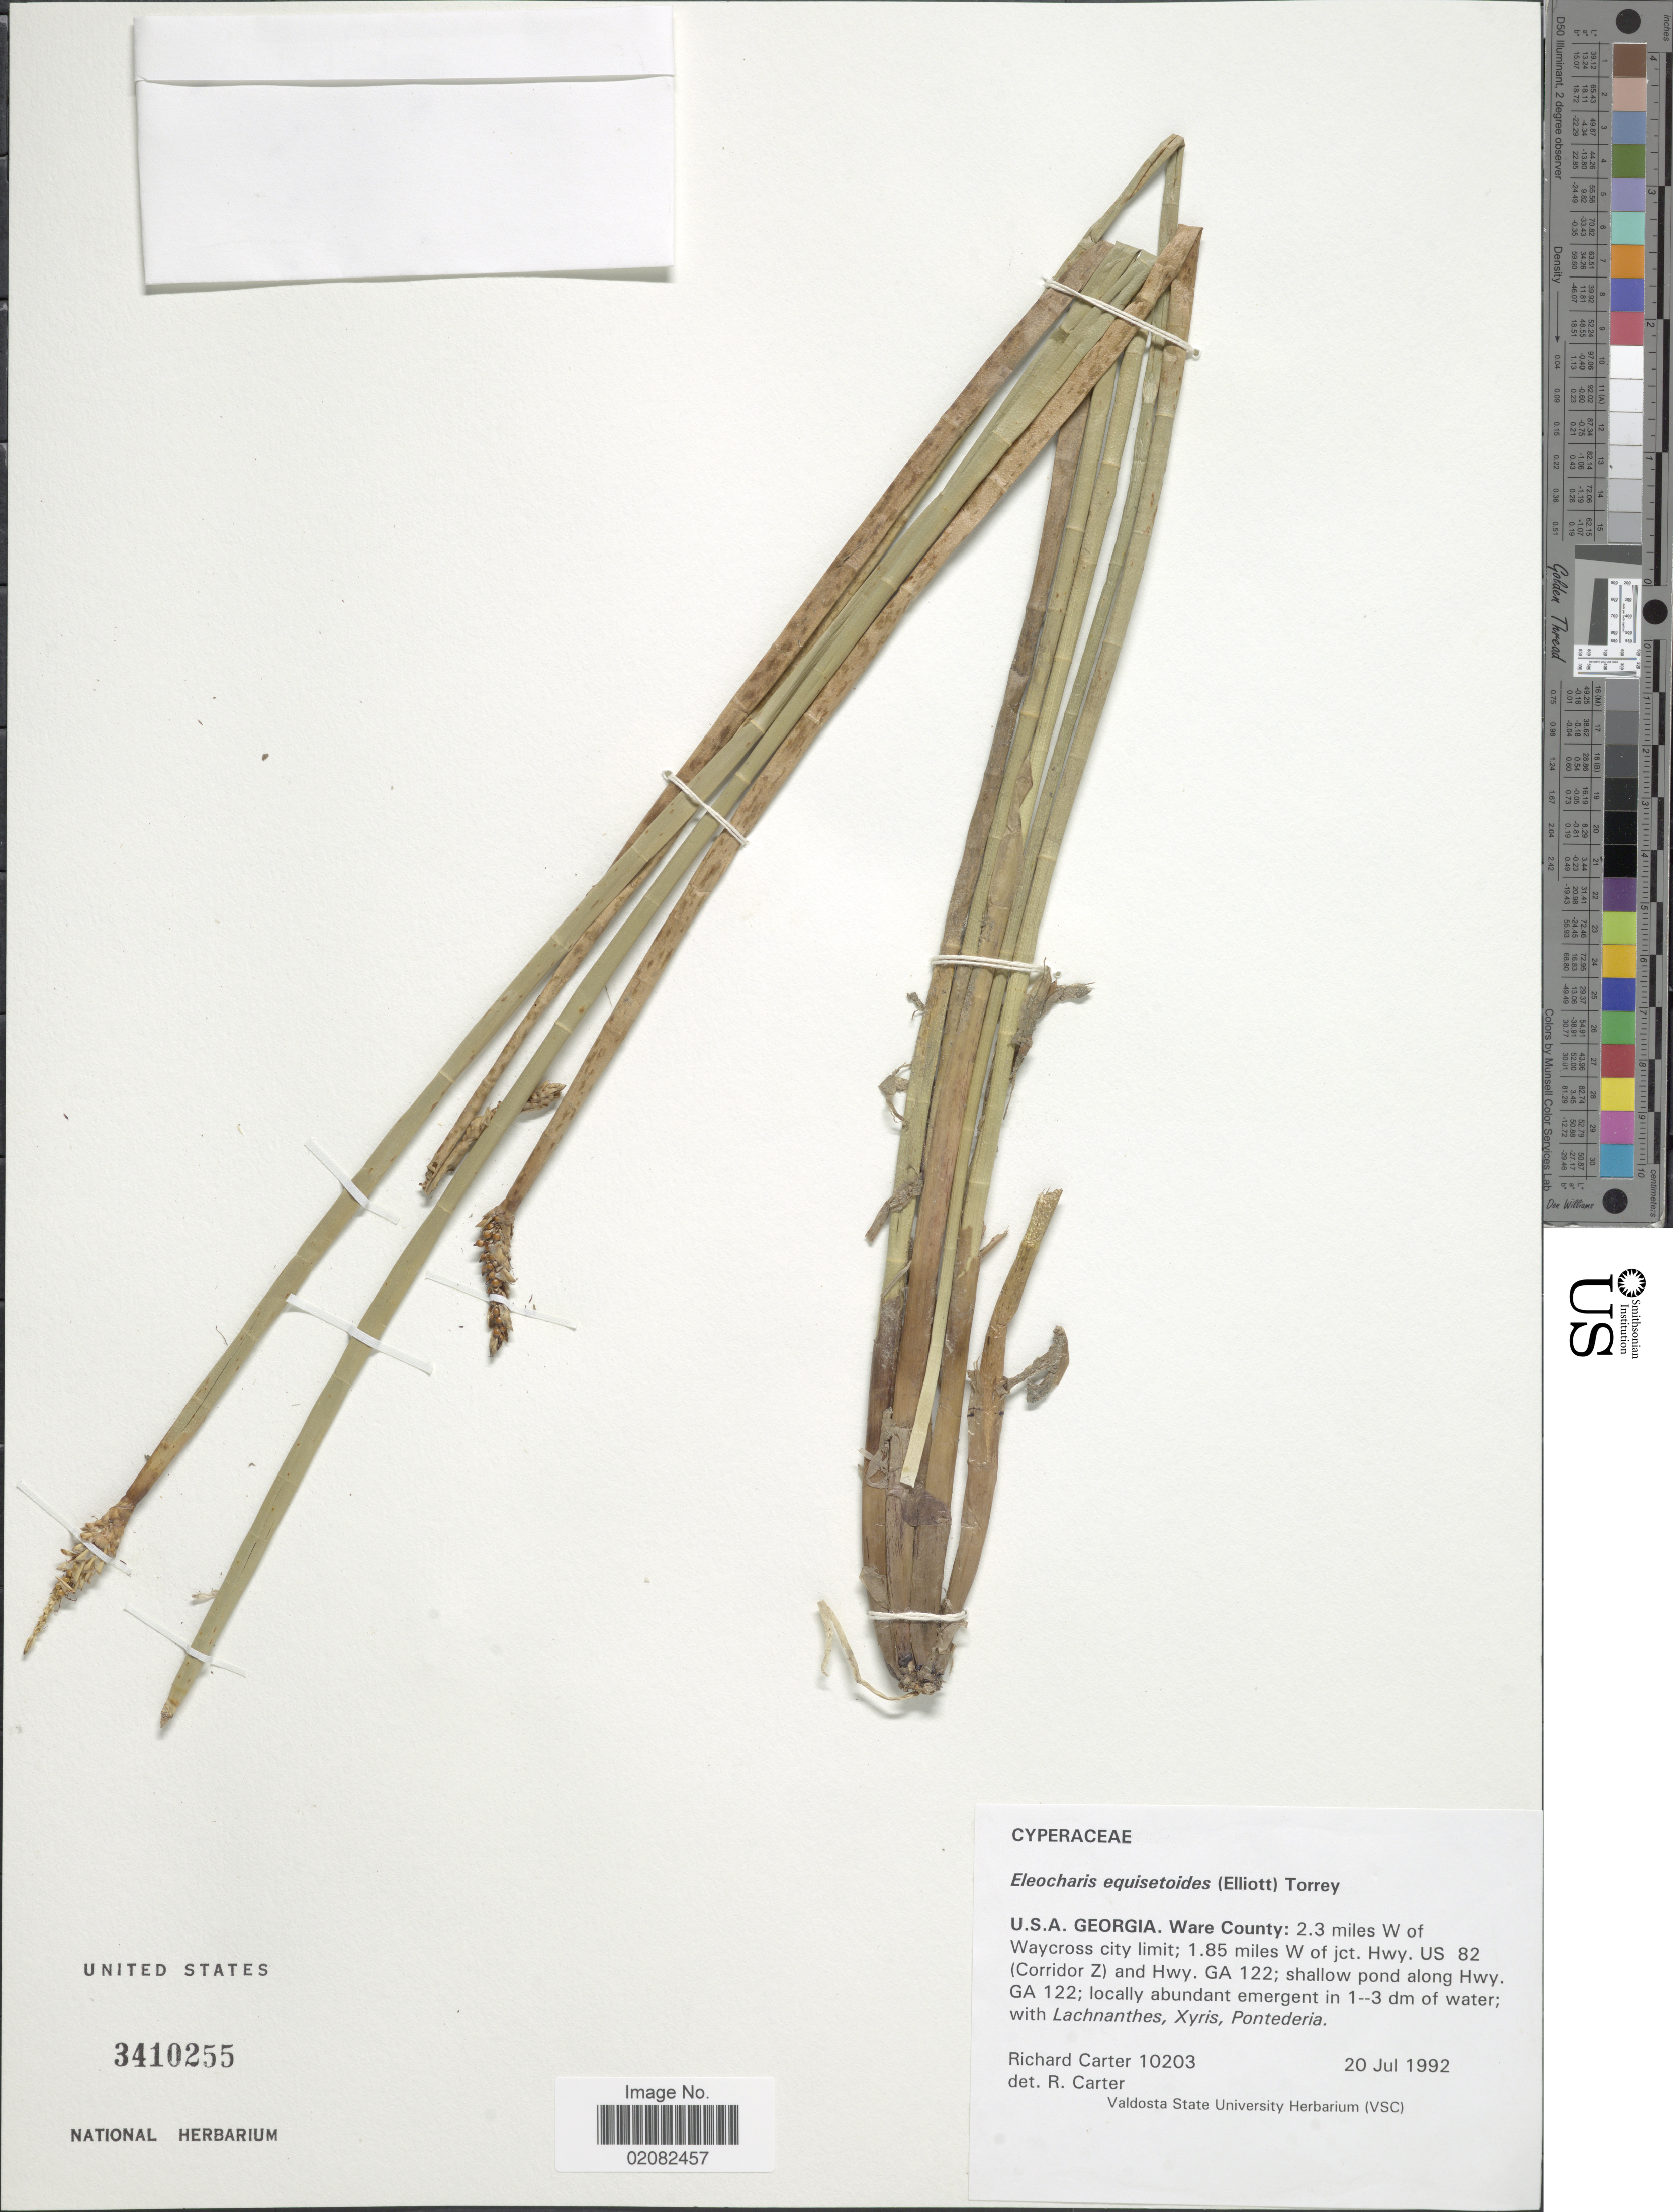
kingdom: Plantae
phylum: Tracheophyta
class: Liliopsida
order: Poales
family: Cyperaceae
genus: Eleocharis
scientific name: Eleocharis equisetoides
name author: (Elliott) Torr.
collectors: R. Carter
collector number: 10203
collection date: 1992-07-20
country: United States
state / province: Georgia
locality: U.S.A., Ware County, 2.3 miles W of Waycross city limit, 1.85 miles W of jct Hwy US 82 (Corridor Z) and Hwy GA 122, along Hwy GA 122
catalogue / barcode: US 3410255